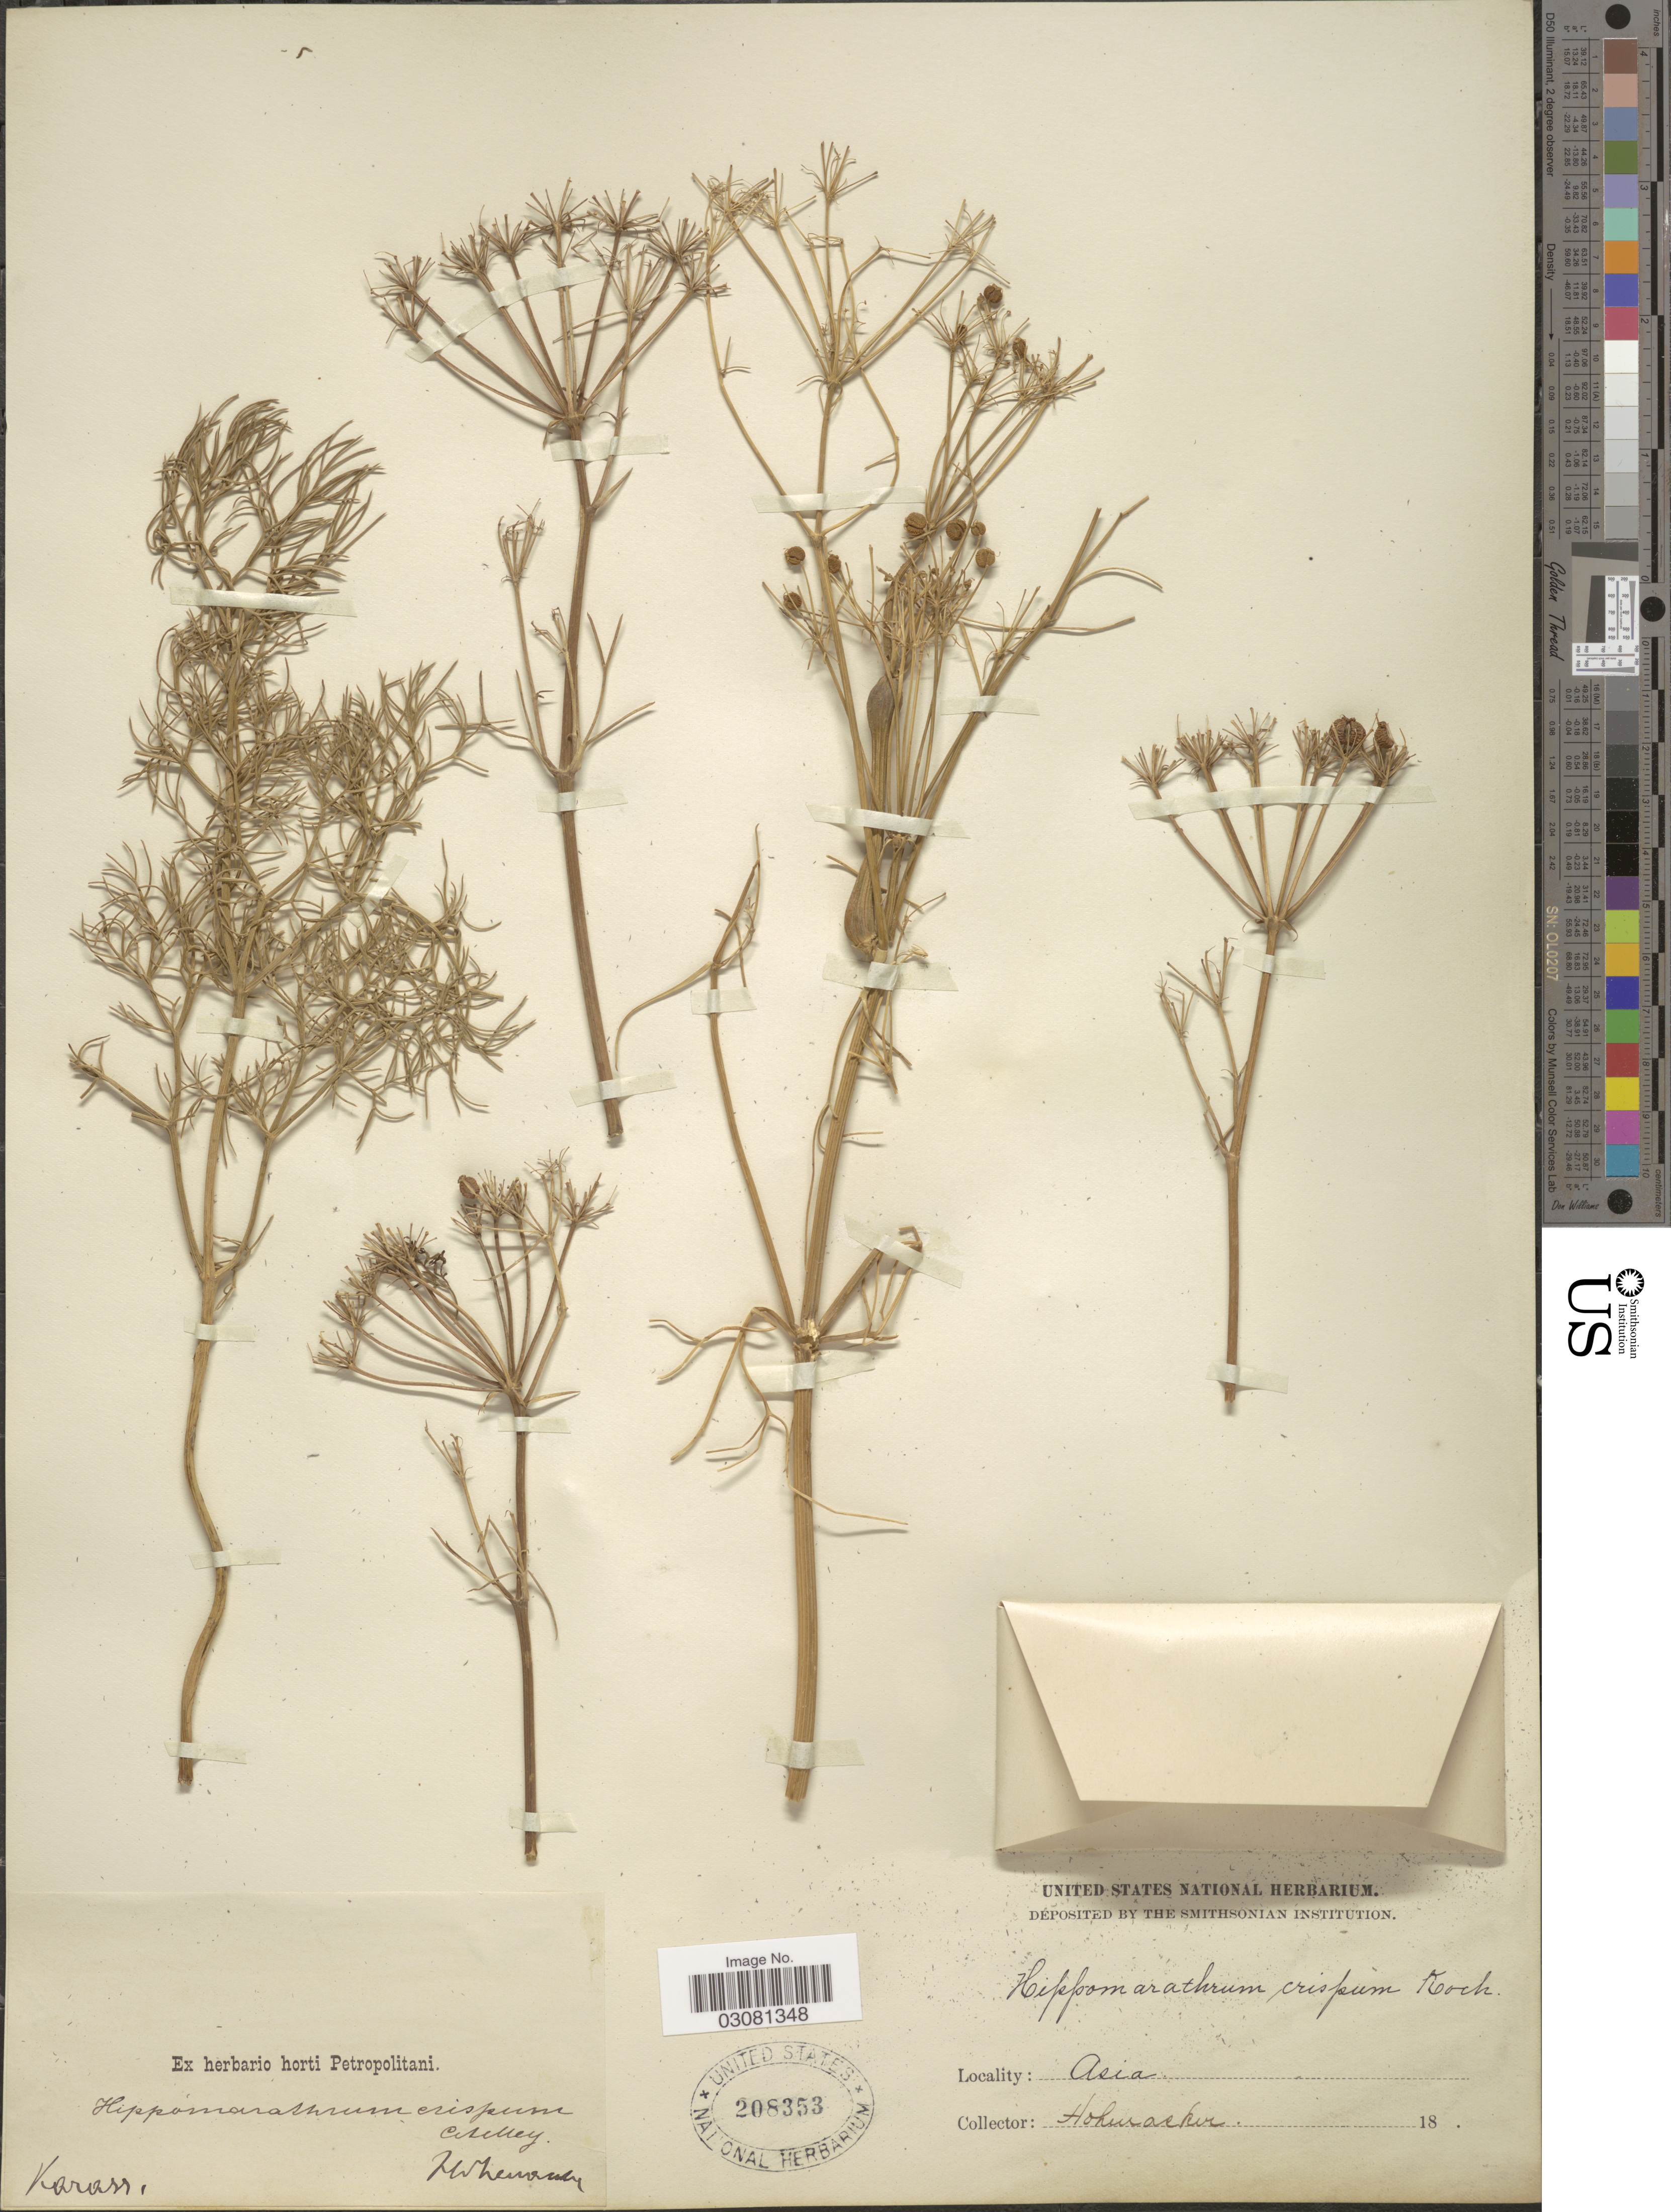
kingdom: Plantae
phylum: Tracheophyta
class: Magnoliopsida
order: Apiales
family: Apiaceae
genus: Hippomarathrum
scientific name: Hippomarathrum microcarpum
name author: Petrov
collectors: Hohenacker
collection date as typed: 18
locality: Karass. Asia.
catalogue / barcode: US 208353